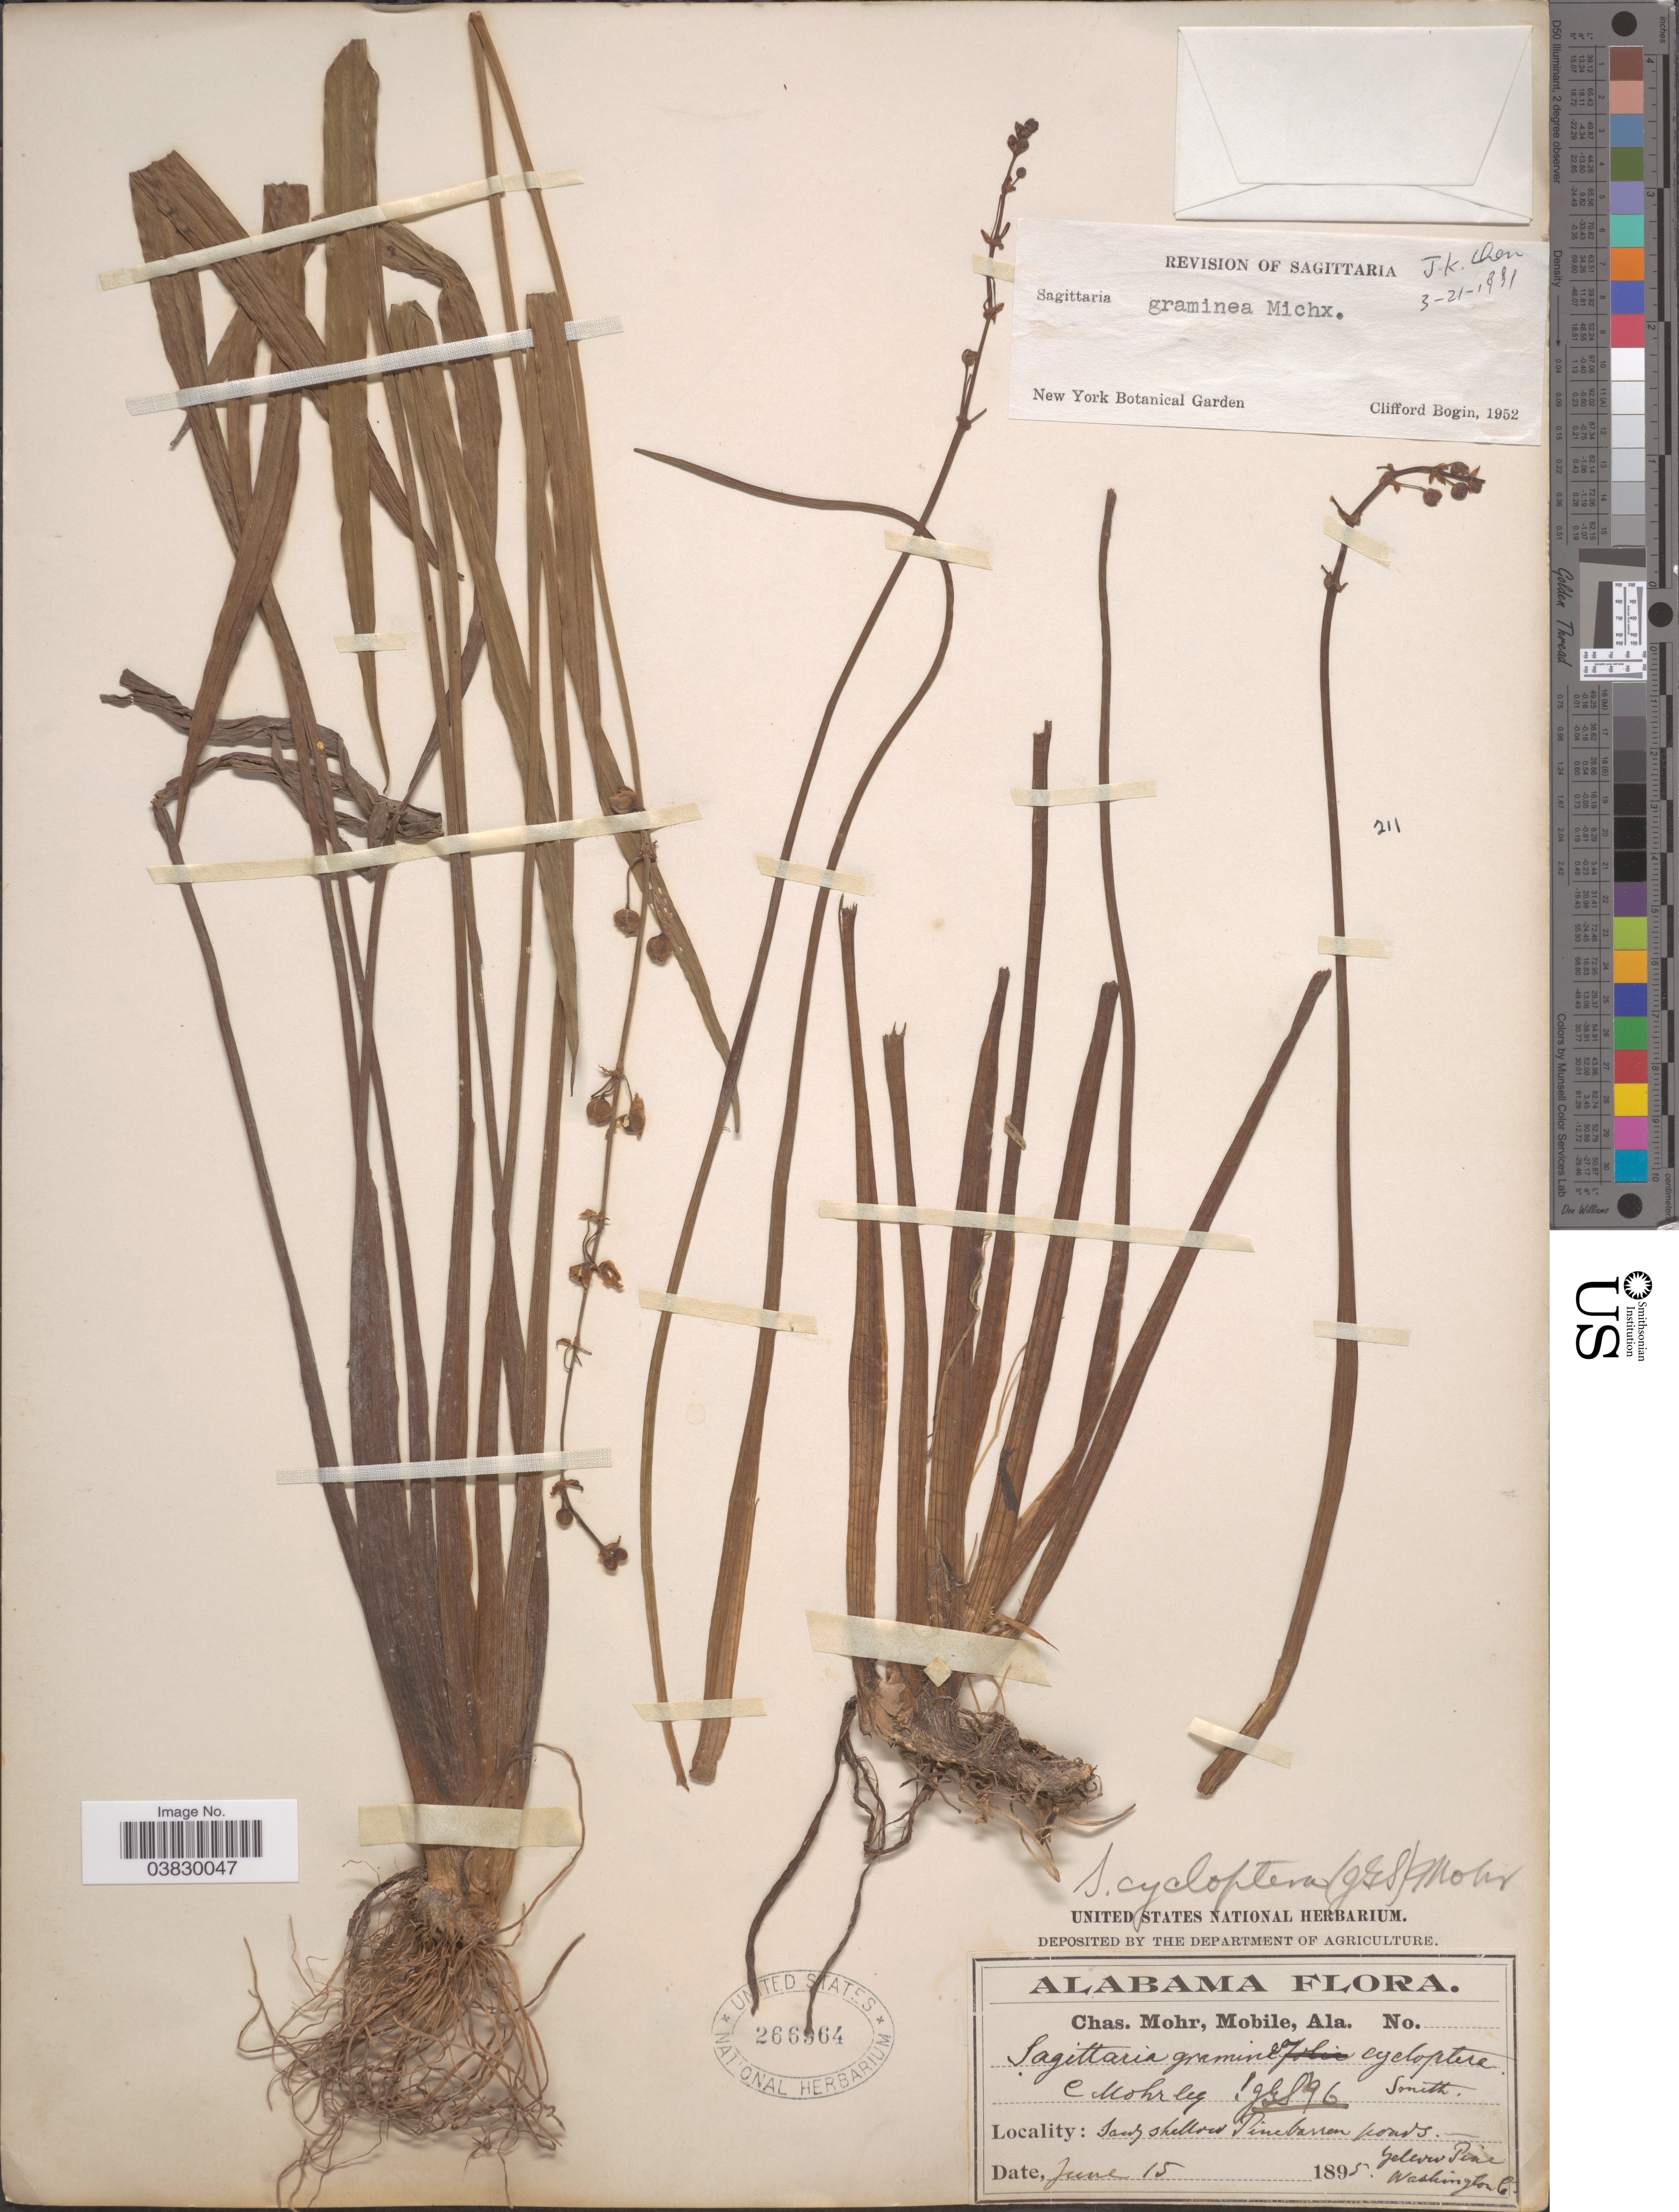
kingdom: Plantae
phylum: Tracheophyta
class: Liliopsida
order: Alismatales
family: Alismataceae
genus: Sagittaria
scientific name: Sagittaria graminea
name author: Michx.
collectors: Mohr, C. T. (herbarium)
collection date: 1895-06-15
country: United States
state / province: Alabama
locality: Sandy shallow pine barren woods. Yellow Pine. Washington Co.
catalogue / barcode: US 266964